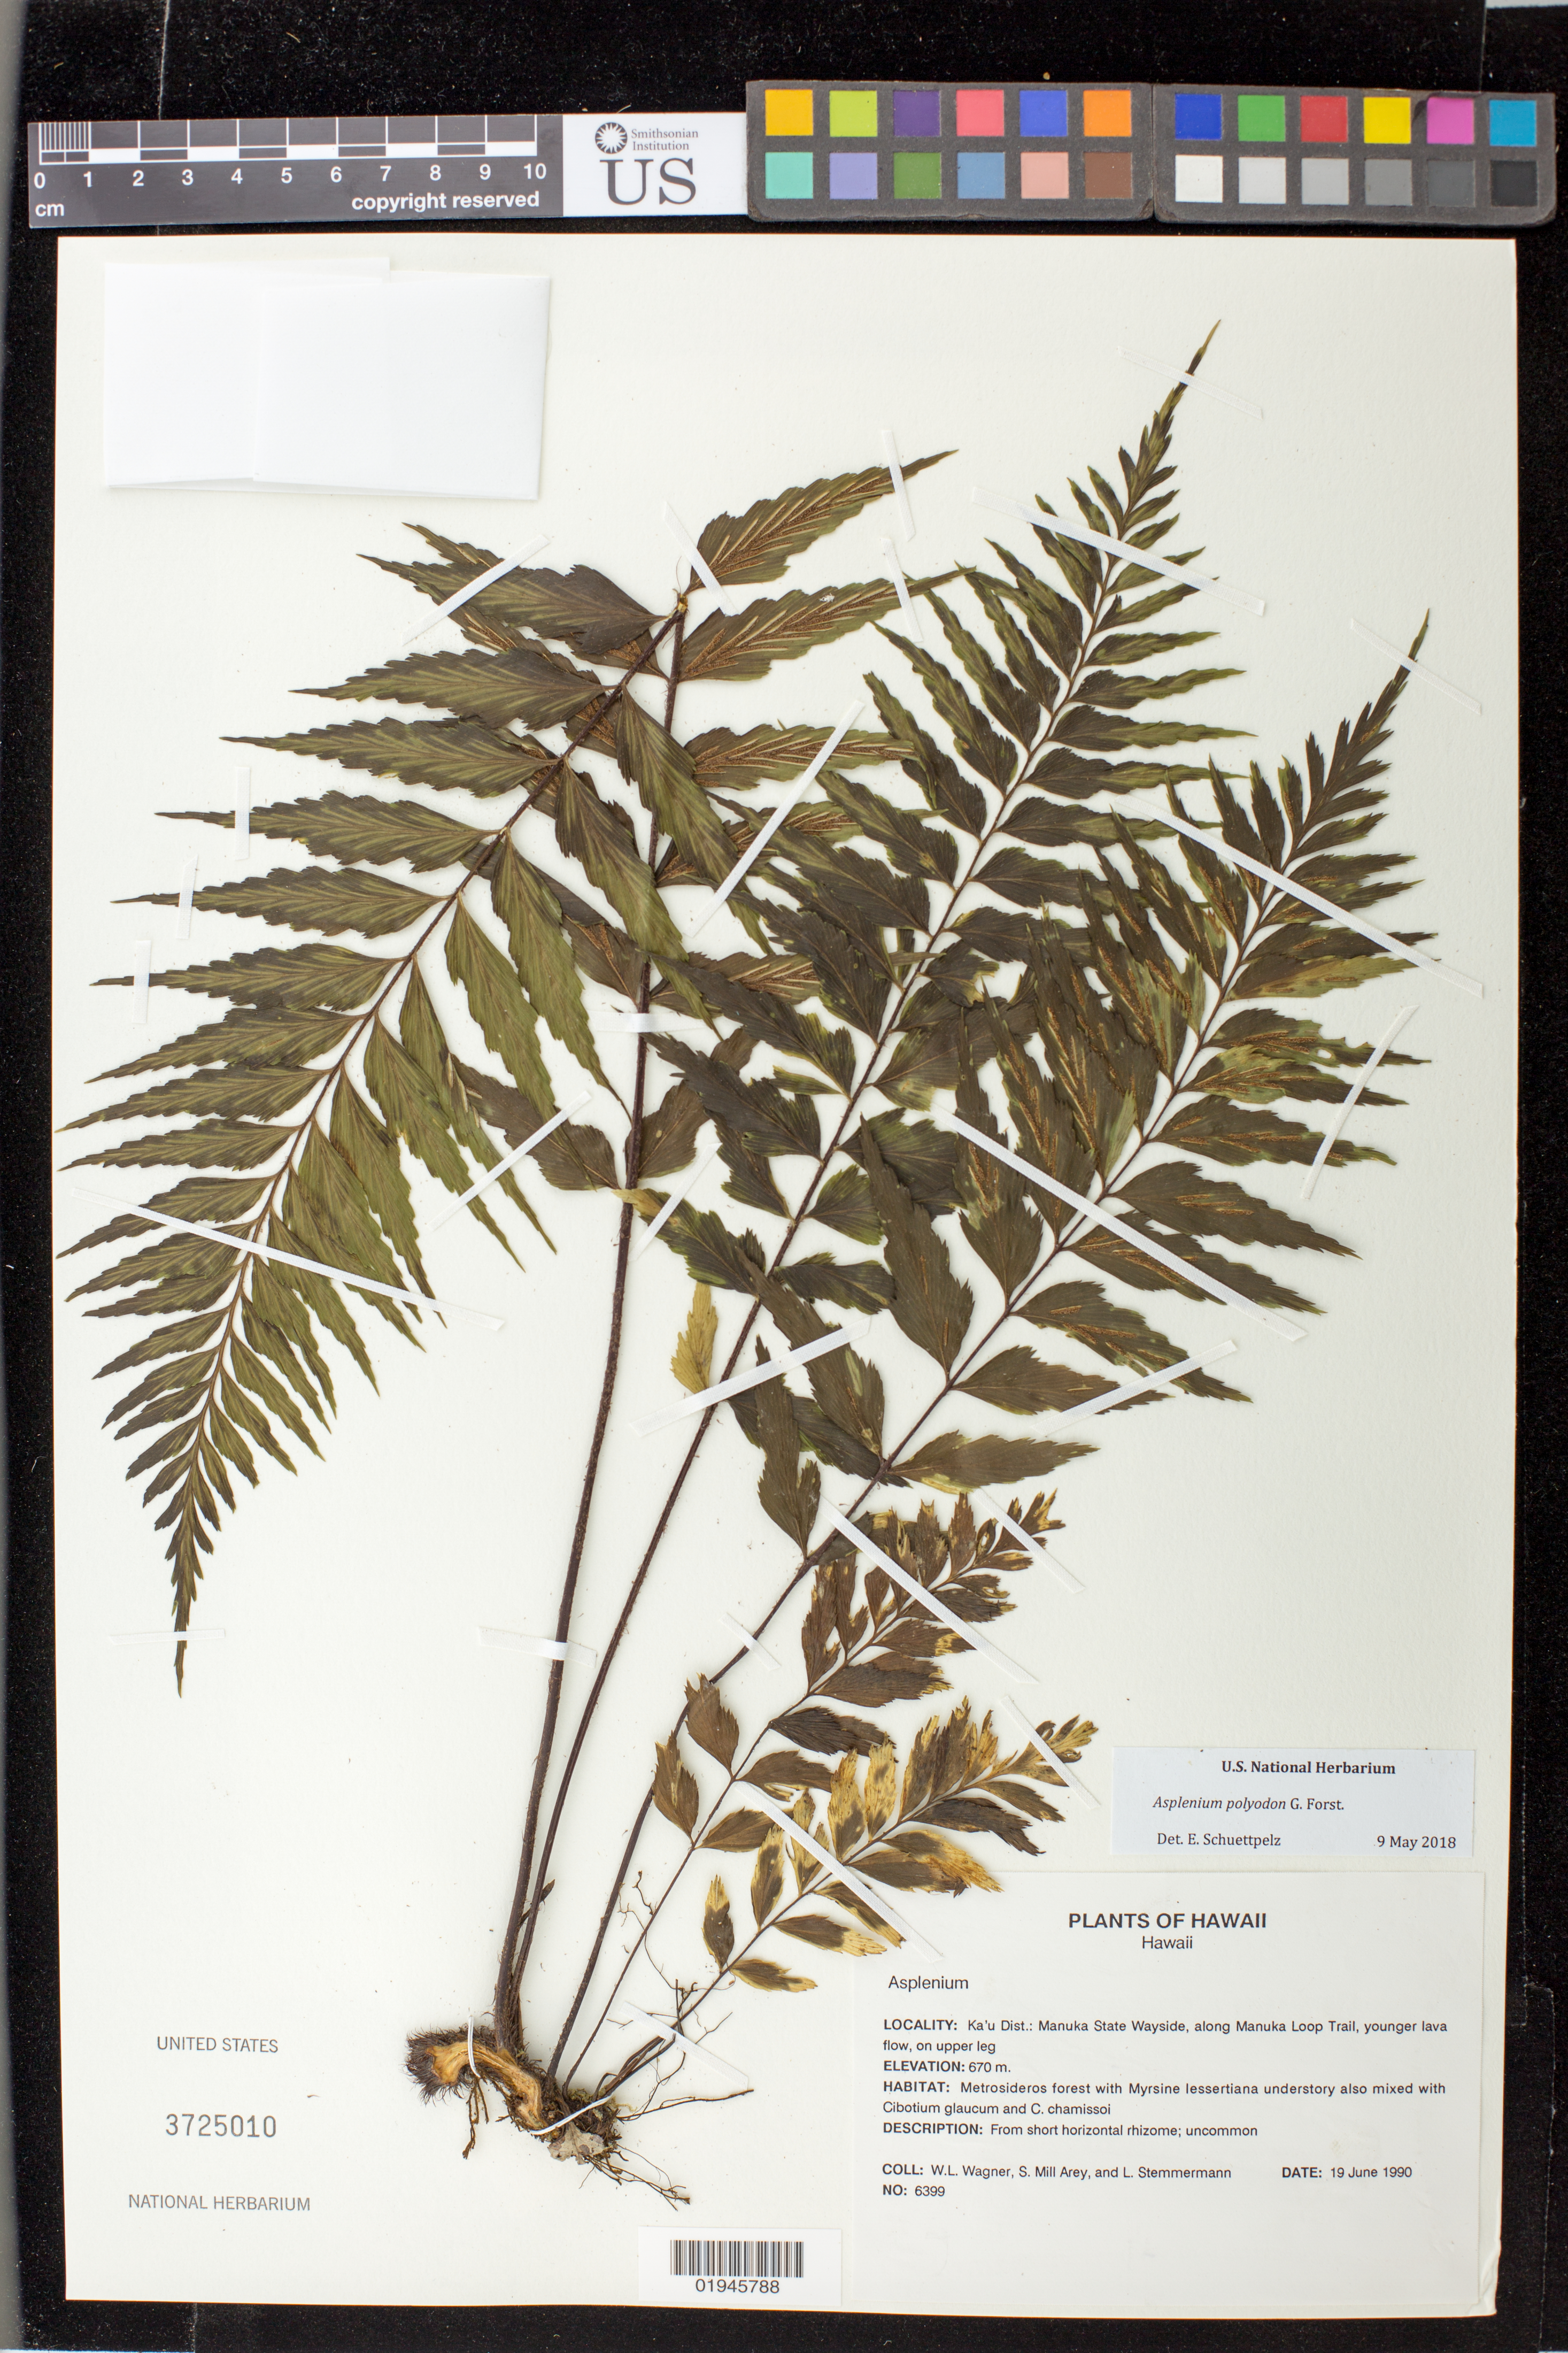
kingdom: Plantae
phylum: Tracheophyta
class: Polypodiopsida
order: Polypodiales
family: Aspleniaceae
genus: Asplenium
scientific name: Asplenium polyodon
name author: G. Forst.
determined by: Schuettpelz, E., (US), Smithsonian Institution - National Museum of Natural History (UNITED STATES)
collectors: W. L. Wagner, S. Arey & L. Stemmermann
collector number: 6399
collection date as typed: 19 Jun 1990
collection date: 1990-06-19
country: United States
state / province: Hawaii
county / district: Hawaii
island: Hawaii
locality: Ka'u Dist.: Manuka State Wayside, along Manuka Loop Trail, younger lava flow, on upper leg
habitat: Forest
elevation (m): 670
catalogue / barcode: US 3725010